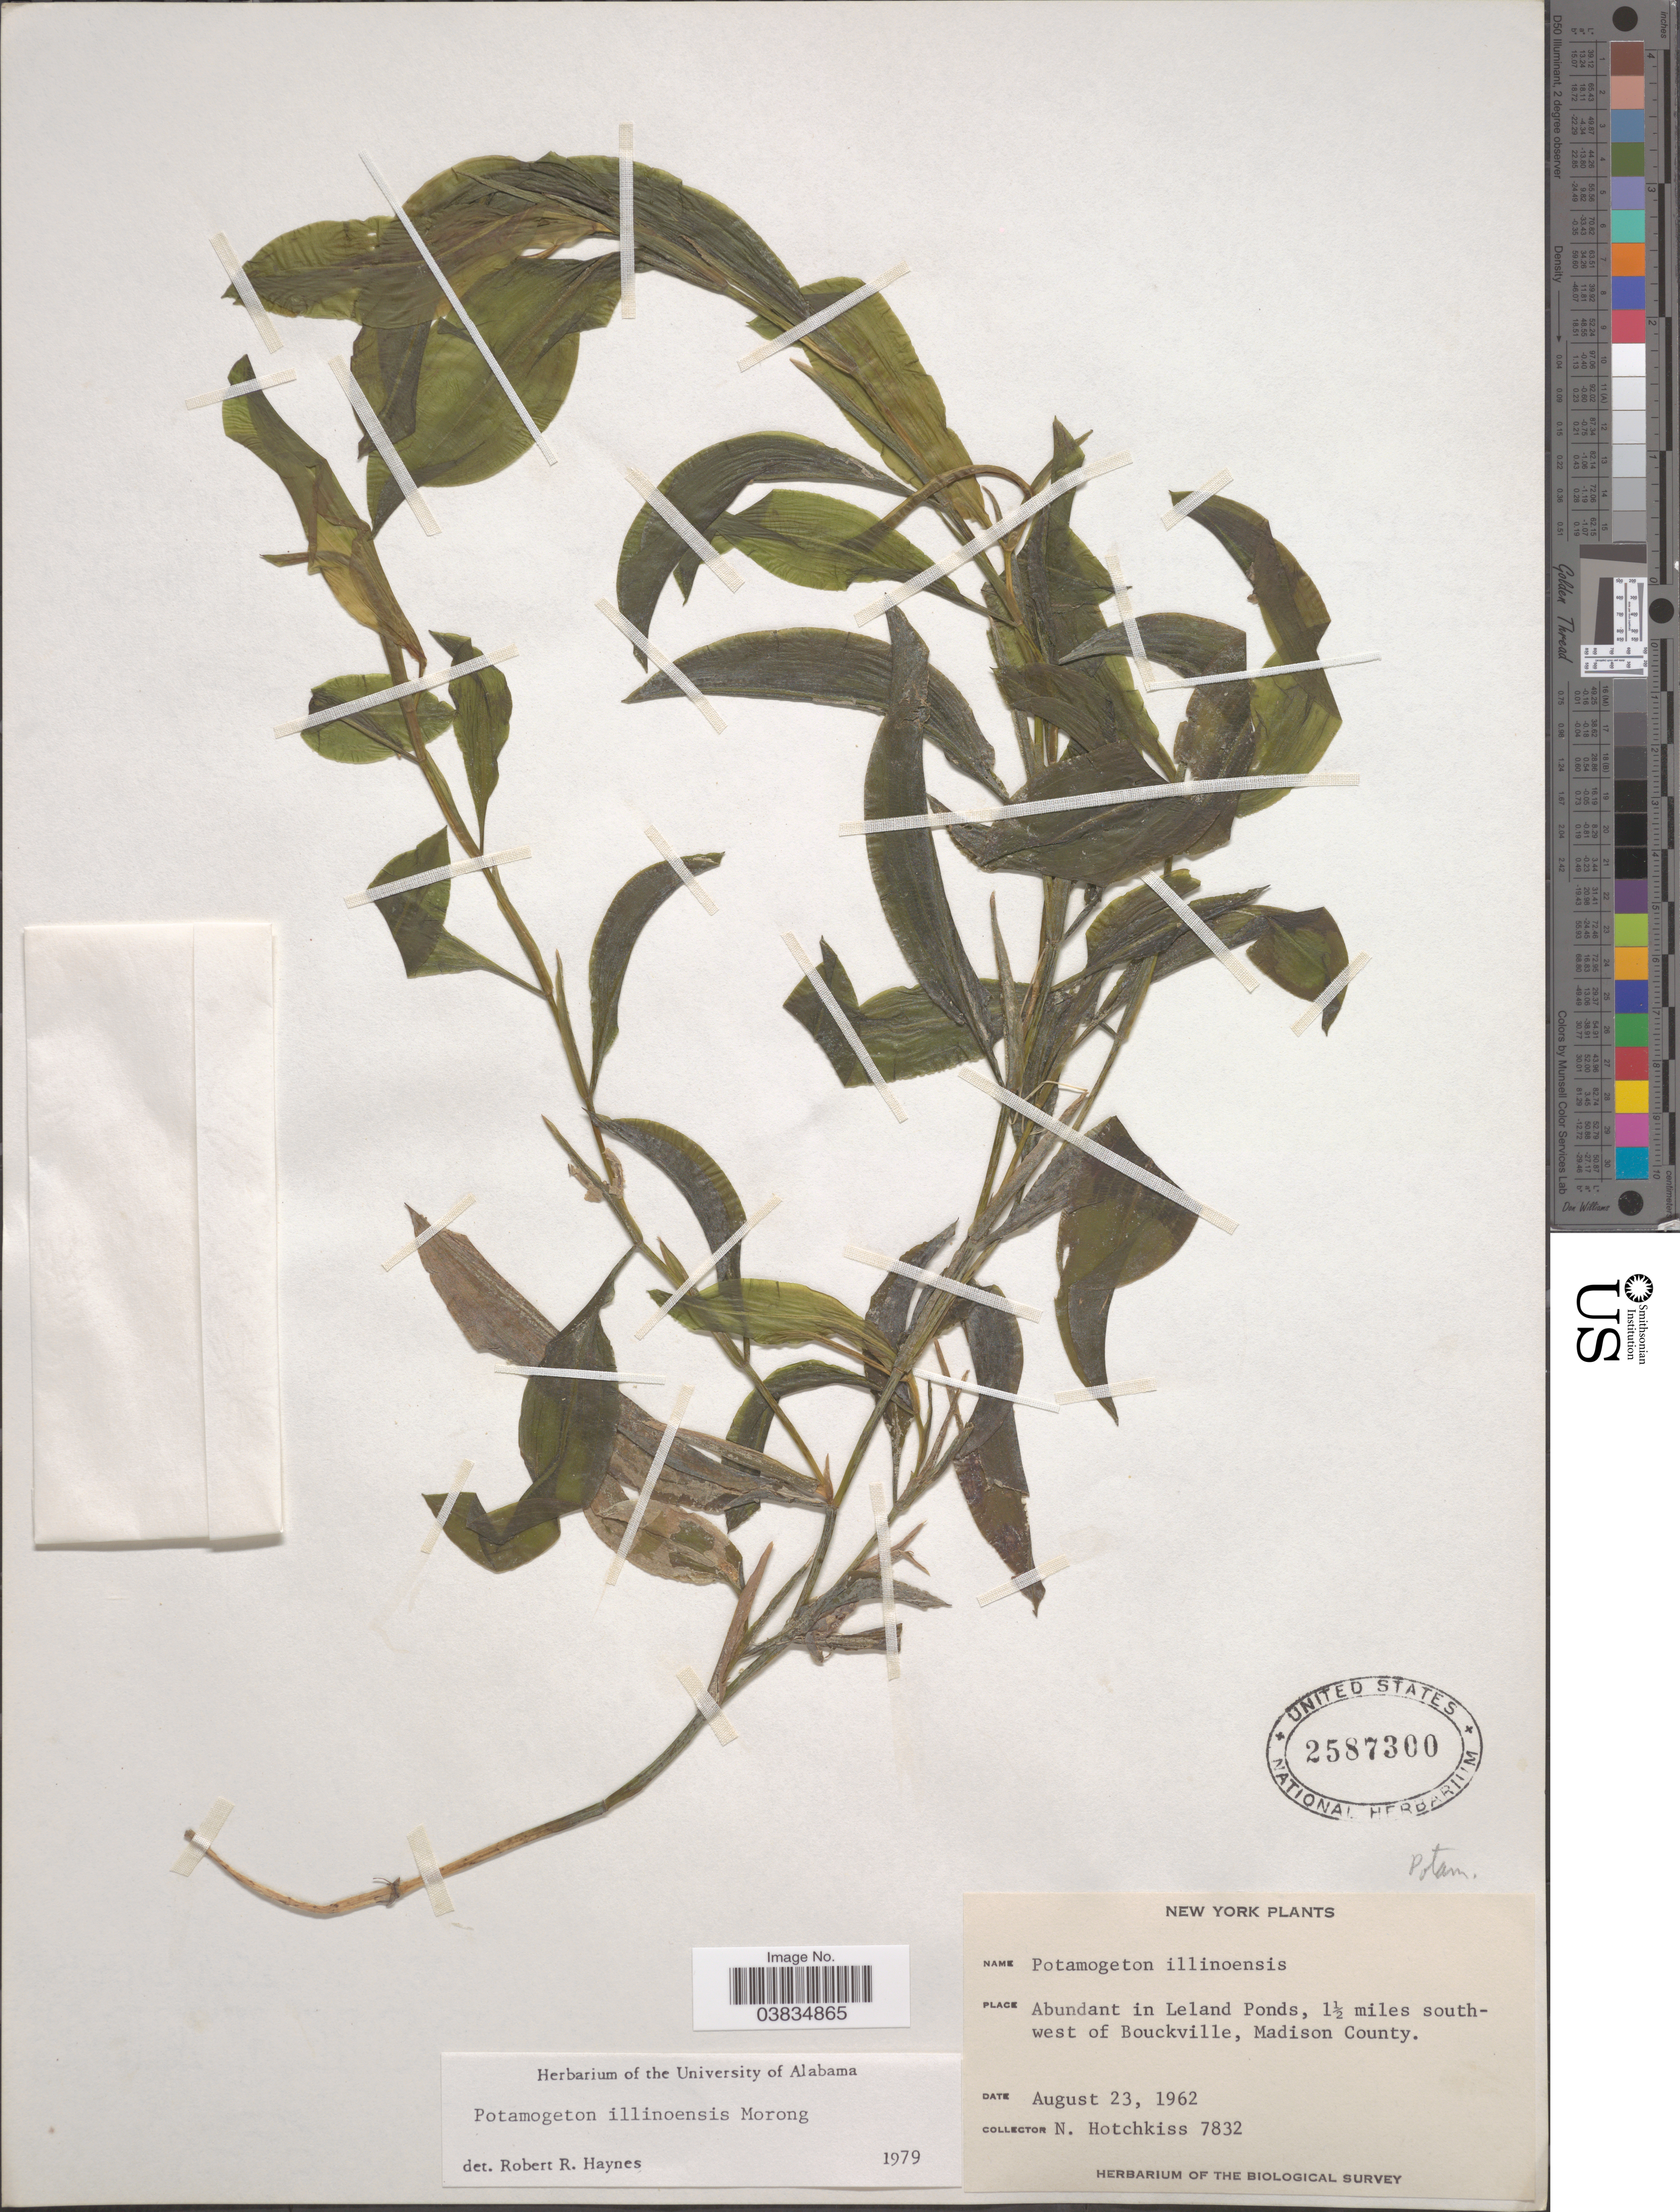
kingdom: Plantae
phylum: Tracheophyta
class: Liliopsida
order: Alismatales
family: Potamogetonaceae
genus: Potamogeton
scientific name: Potamogeton illinoensis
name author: Morong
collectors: N. Hotchkiss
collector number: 7832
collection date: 1962-08-23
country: United States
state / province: New York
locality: In Leland Ponds, 1½ miles southwest of Bouckville, Madison County.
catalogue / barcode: US 2587300